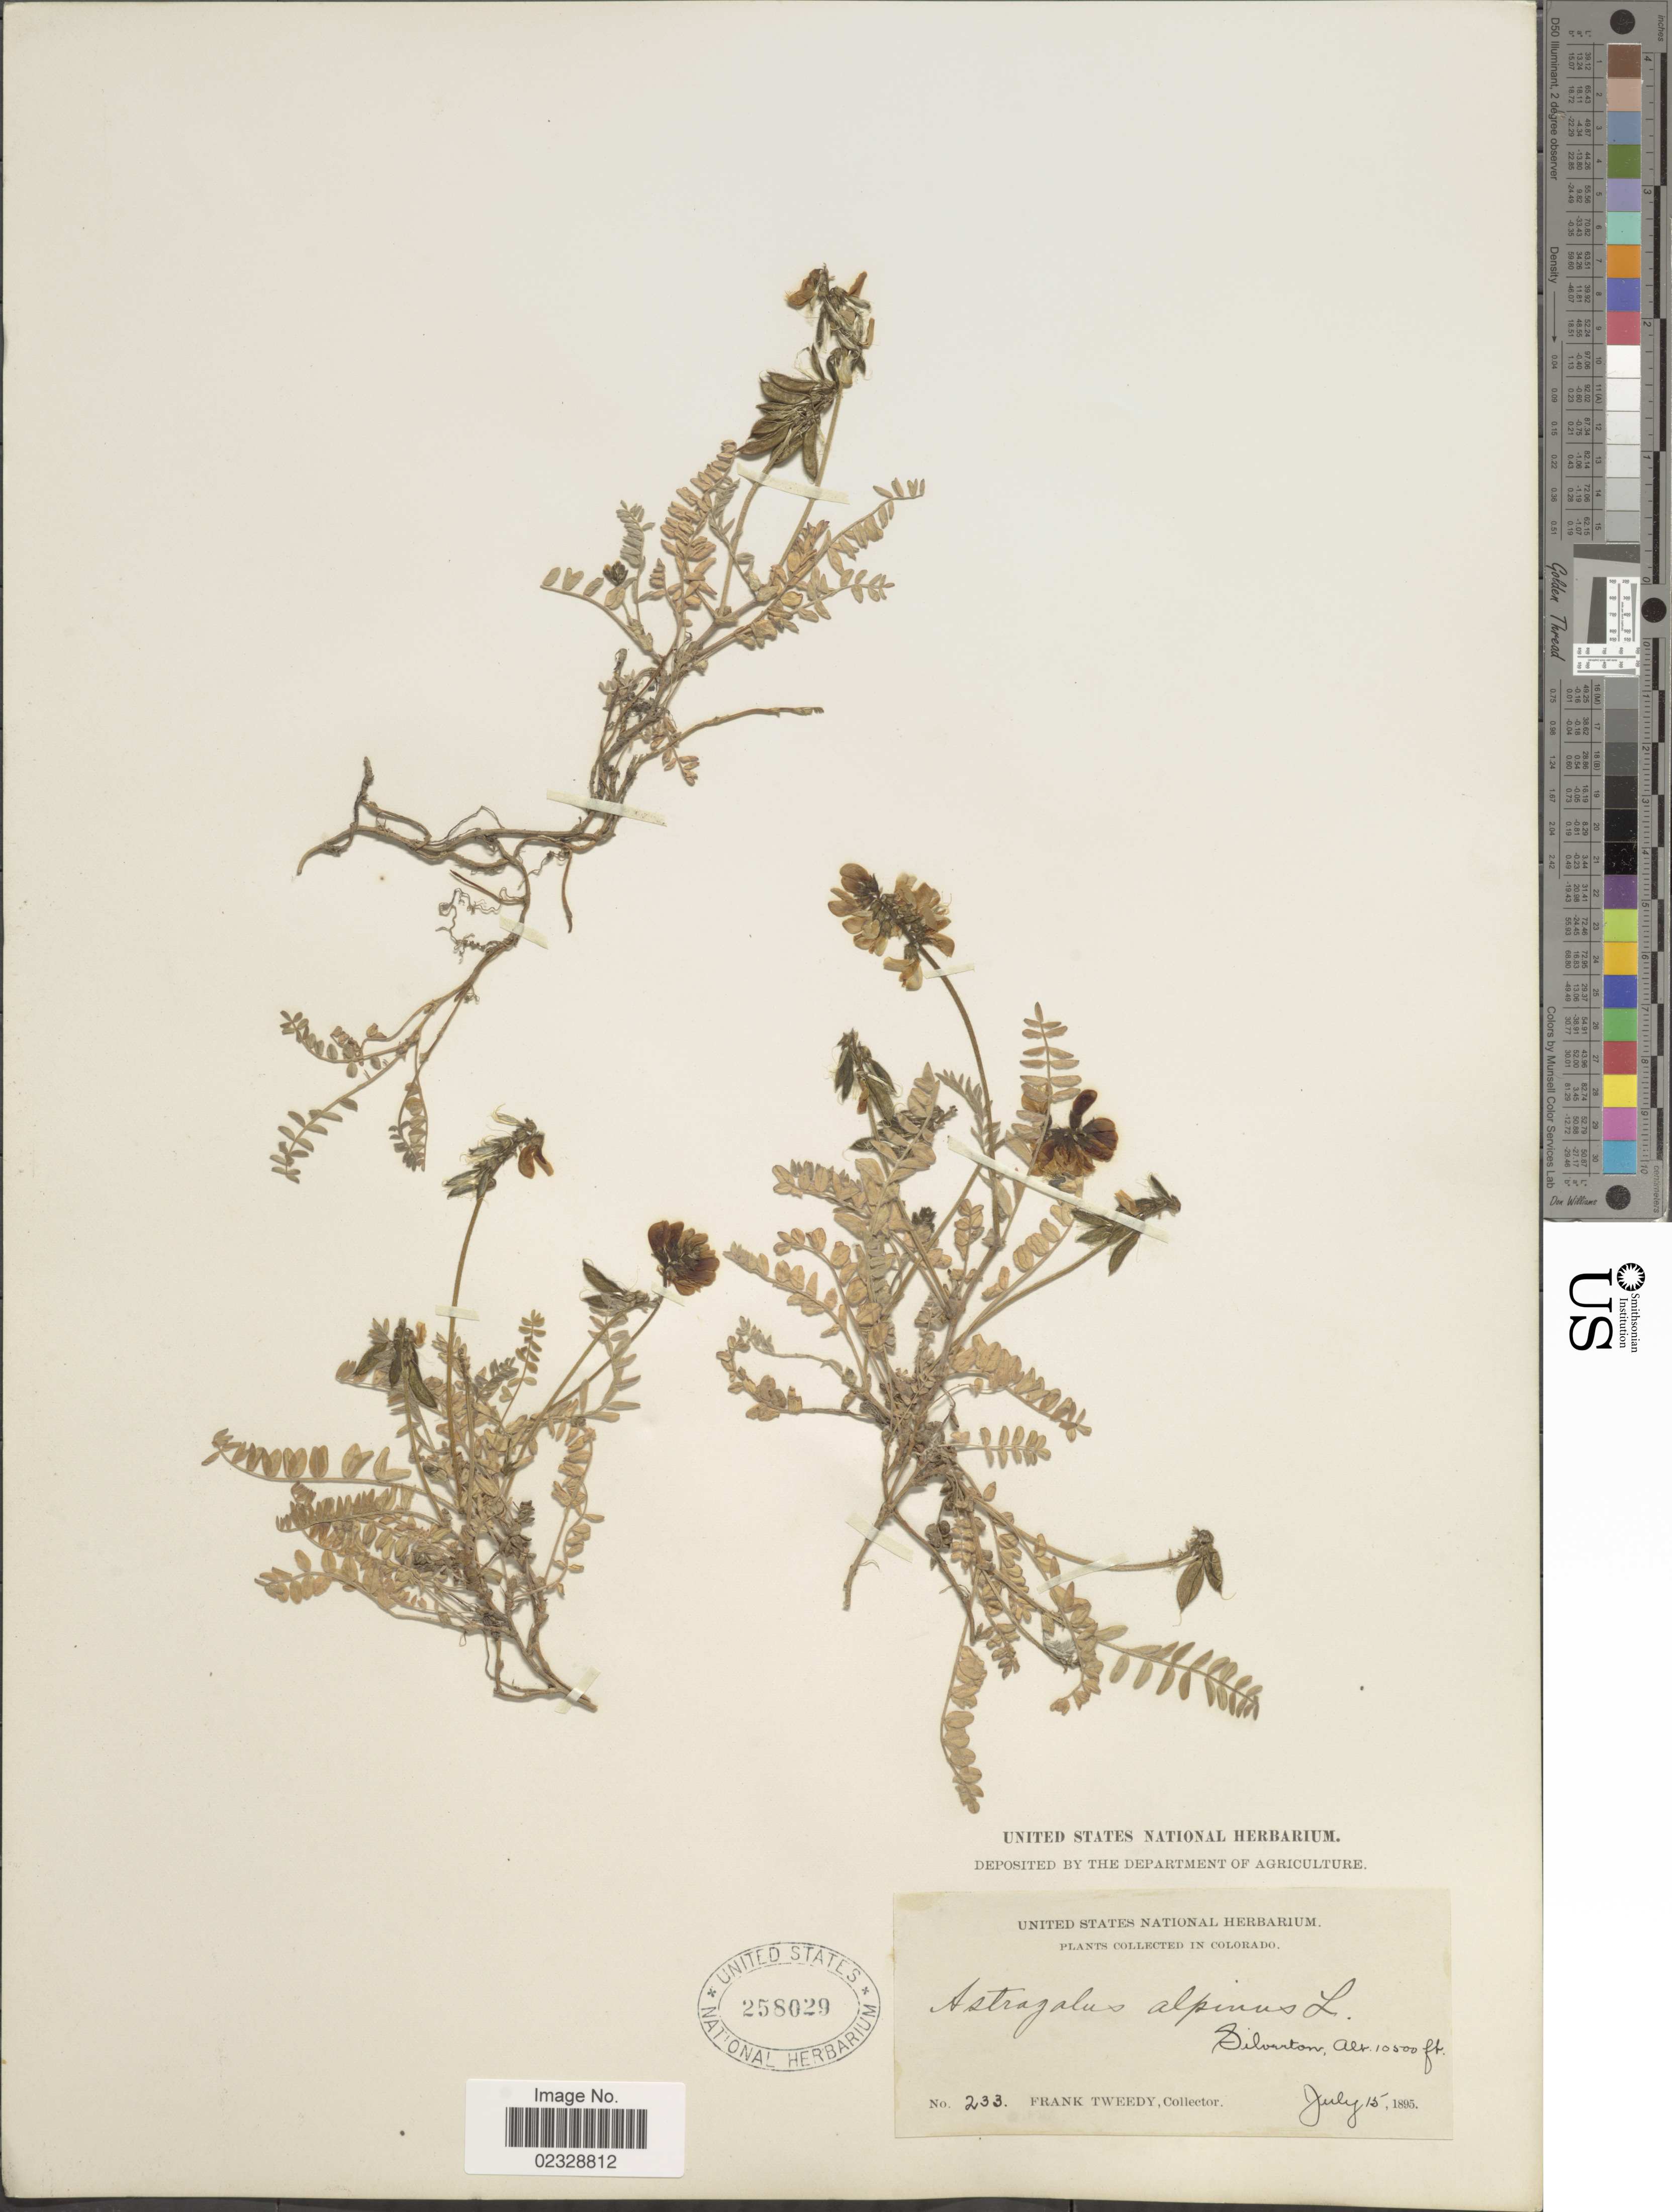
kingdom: Plantae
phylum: Tracheophyta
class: Magnoliopsida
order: Fabales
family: Fabaceae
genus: Astragalus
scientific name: Astragalus alpinus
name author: L.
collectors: F. Tweedy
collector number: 233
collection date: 1895-07-15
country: United States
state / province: Colorado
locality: Silverton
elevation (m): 3200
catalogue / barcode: US 258029